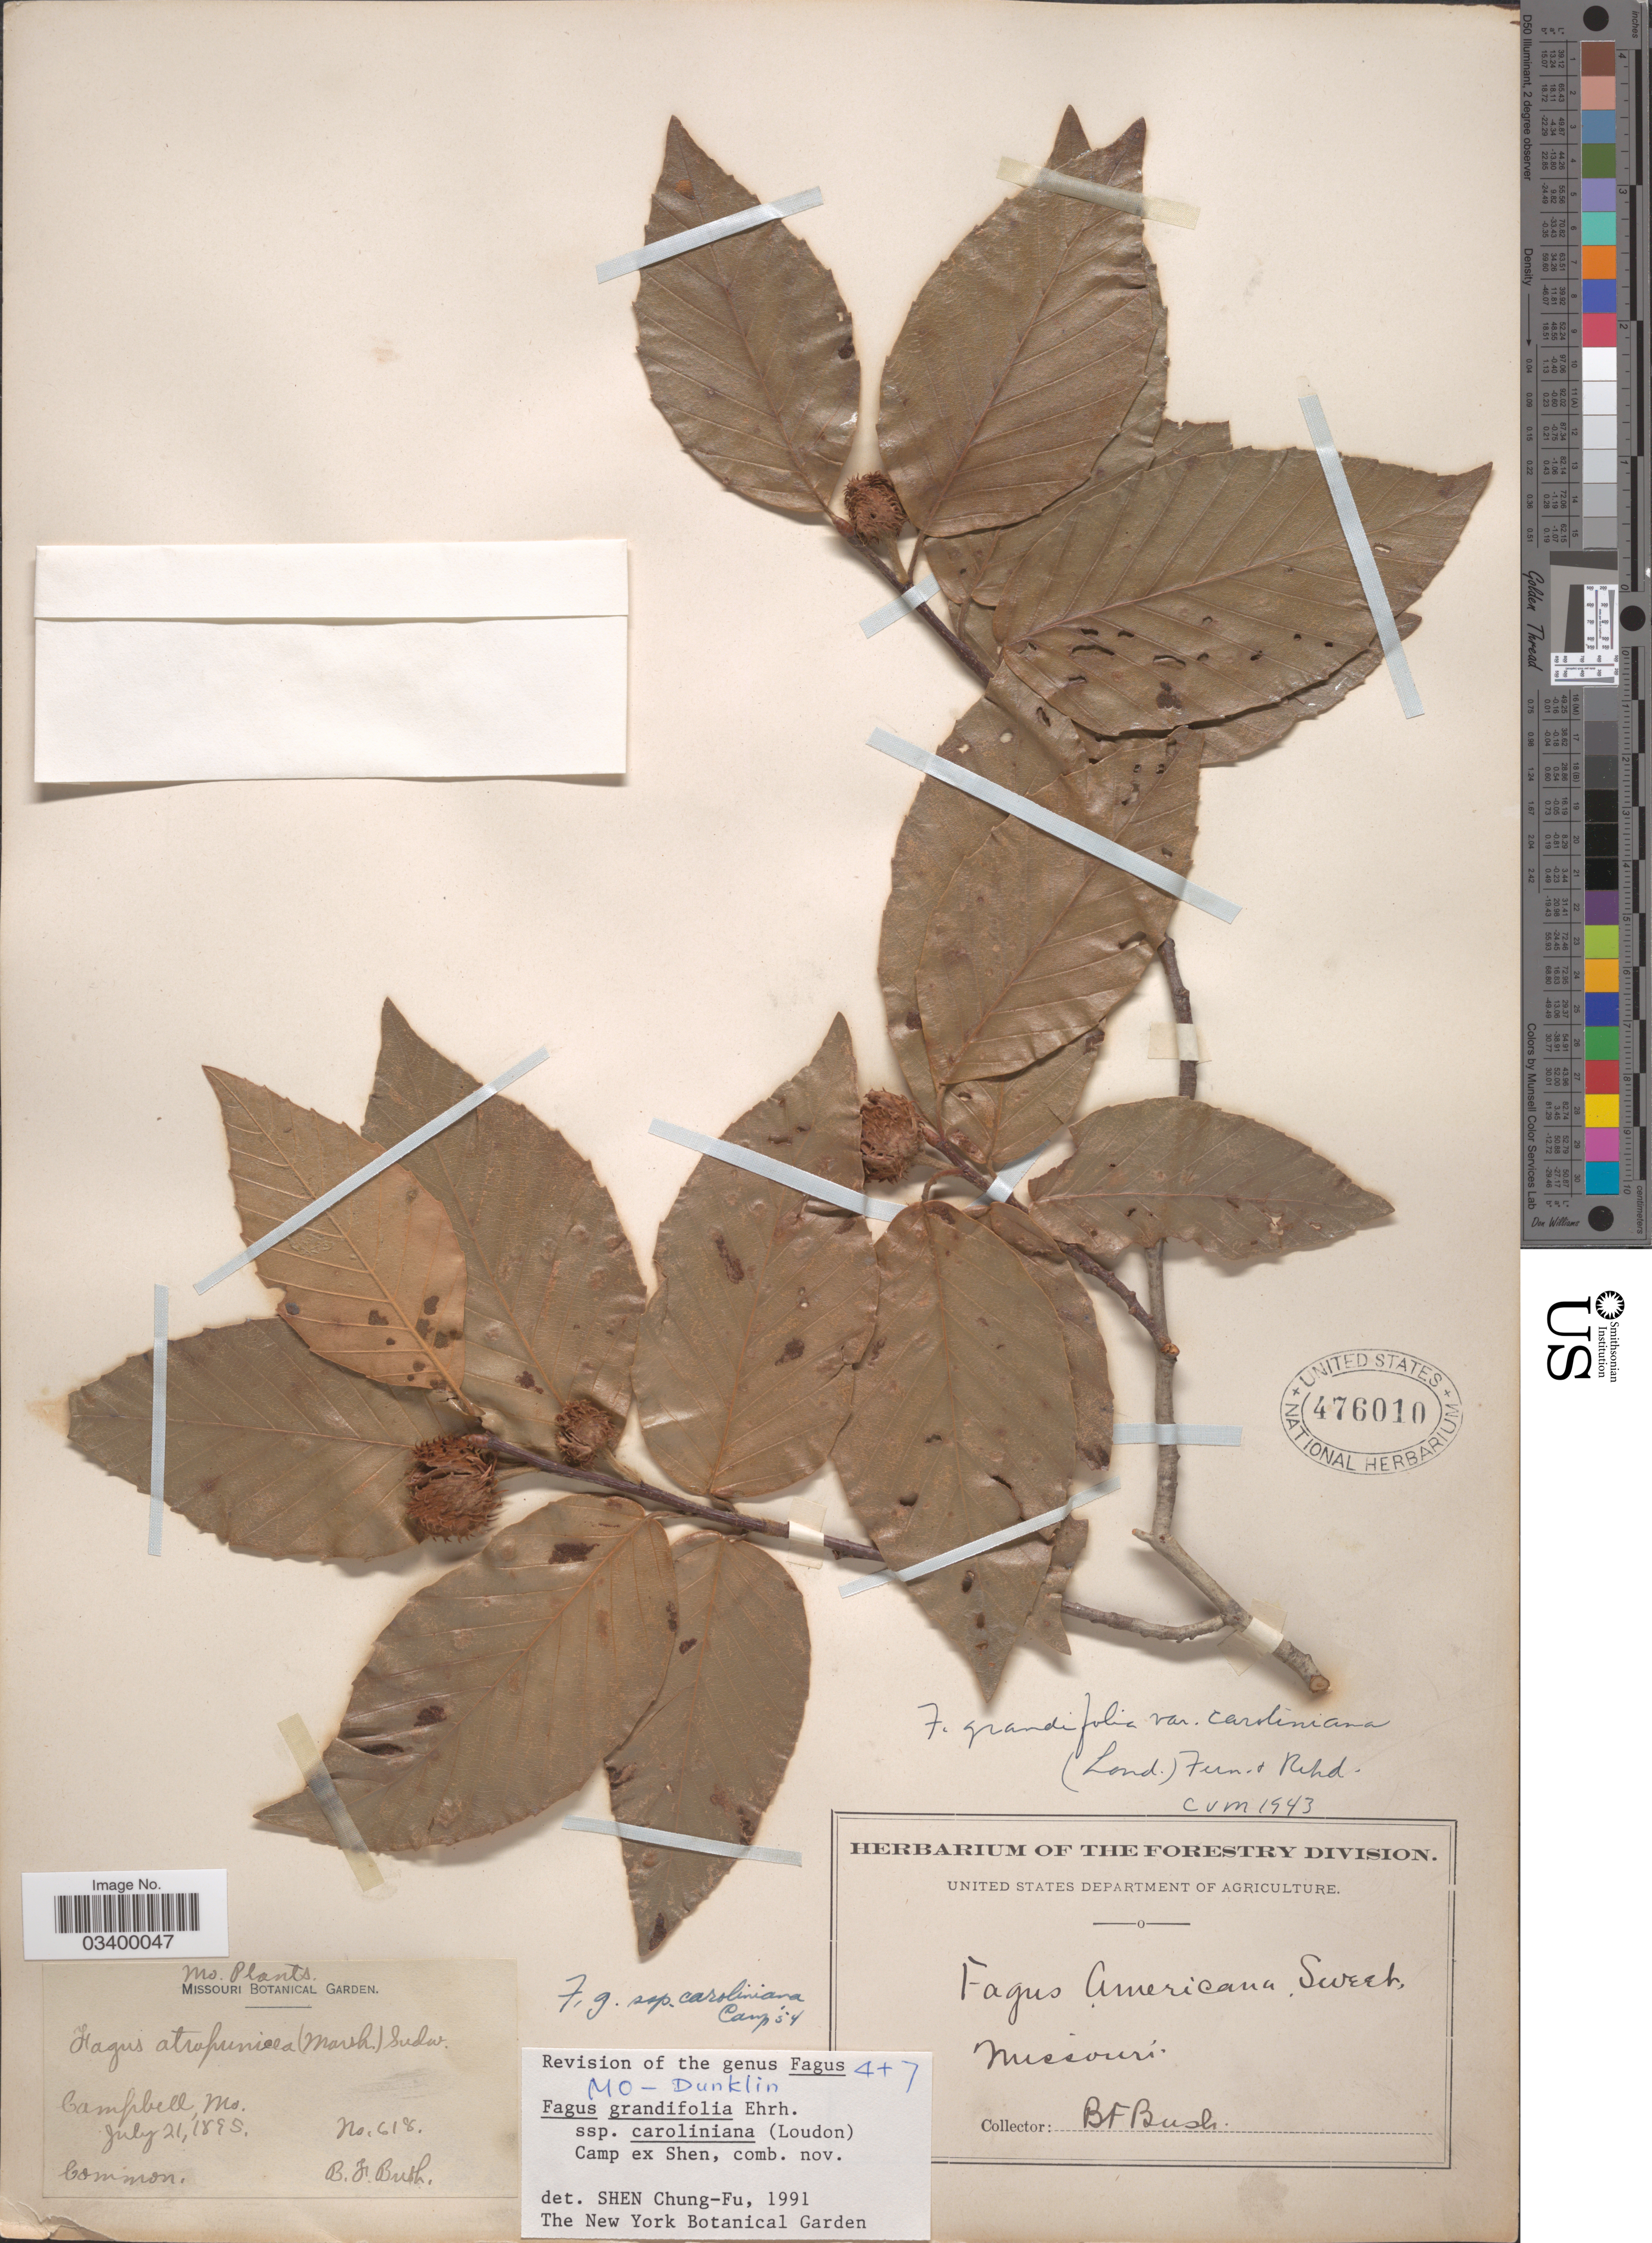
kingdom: Plantae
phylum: Tracheophyta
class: Magnoliopsida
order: Fagales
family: Fagaceae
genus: Fagus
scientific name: Fagus grandifolia subsp. caroliniana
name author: (Loudon) Fernald & Rehder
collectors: B. F. Bush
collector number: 618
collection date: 1895-07-21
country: United States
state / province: Missouri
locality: Campbell.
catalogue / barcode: US 476010